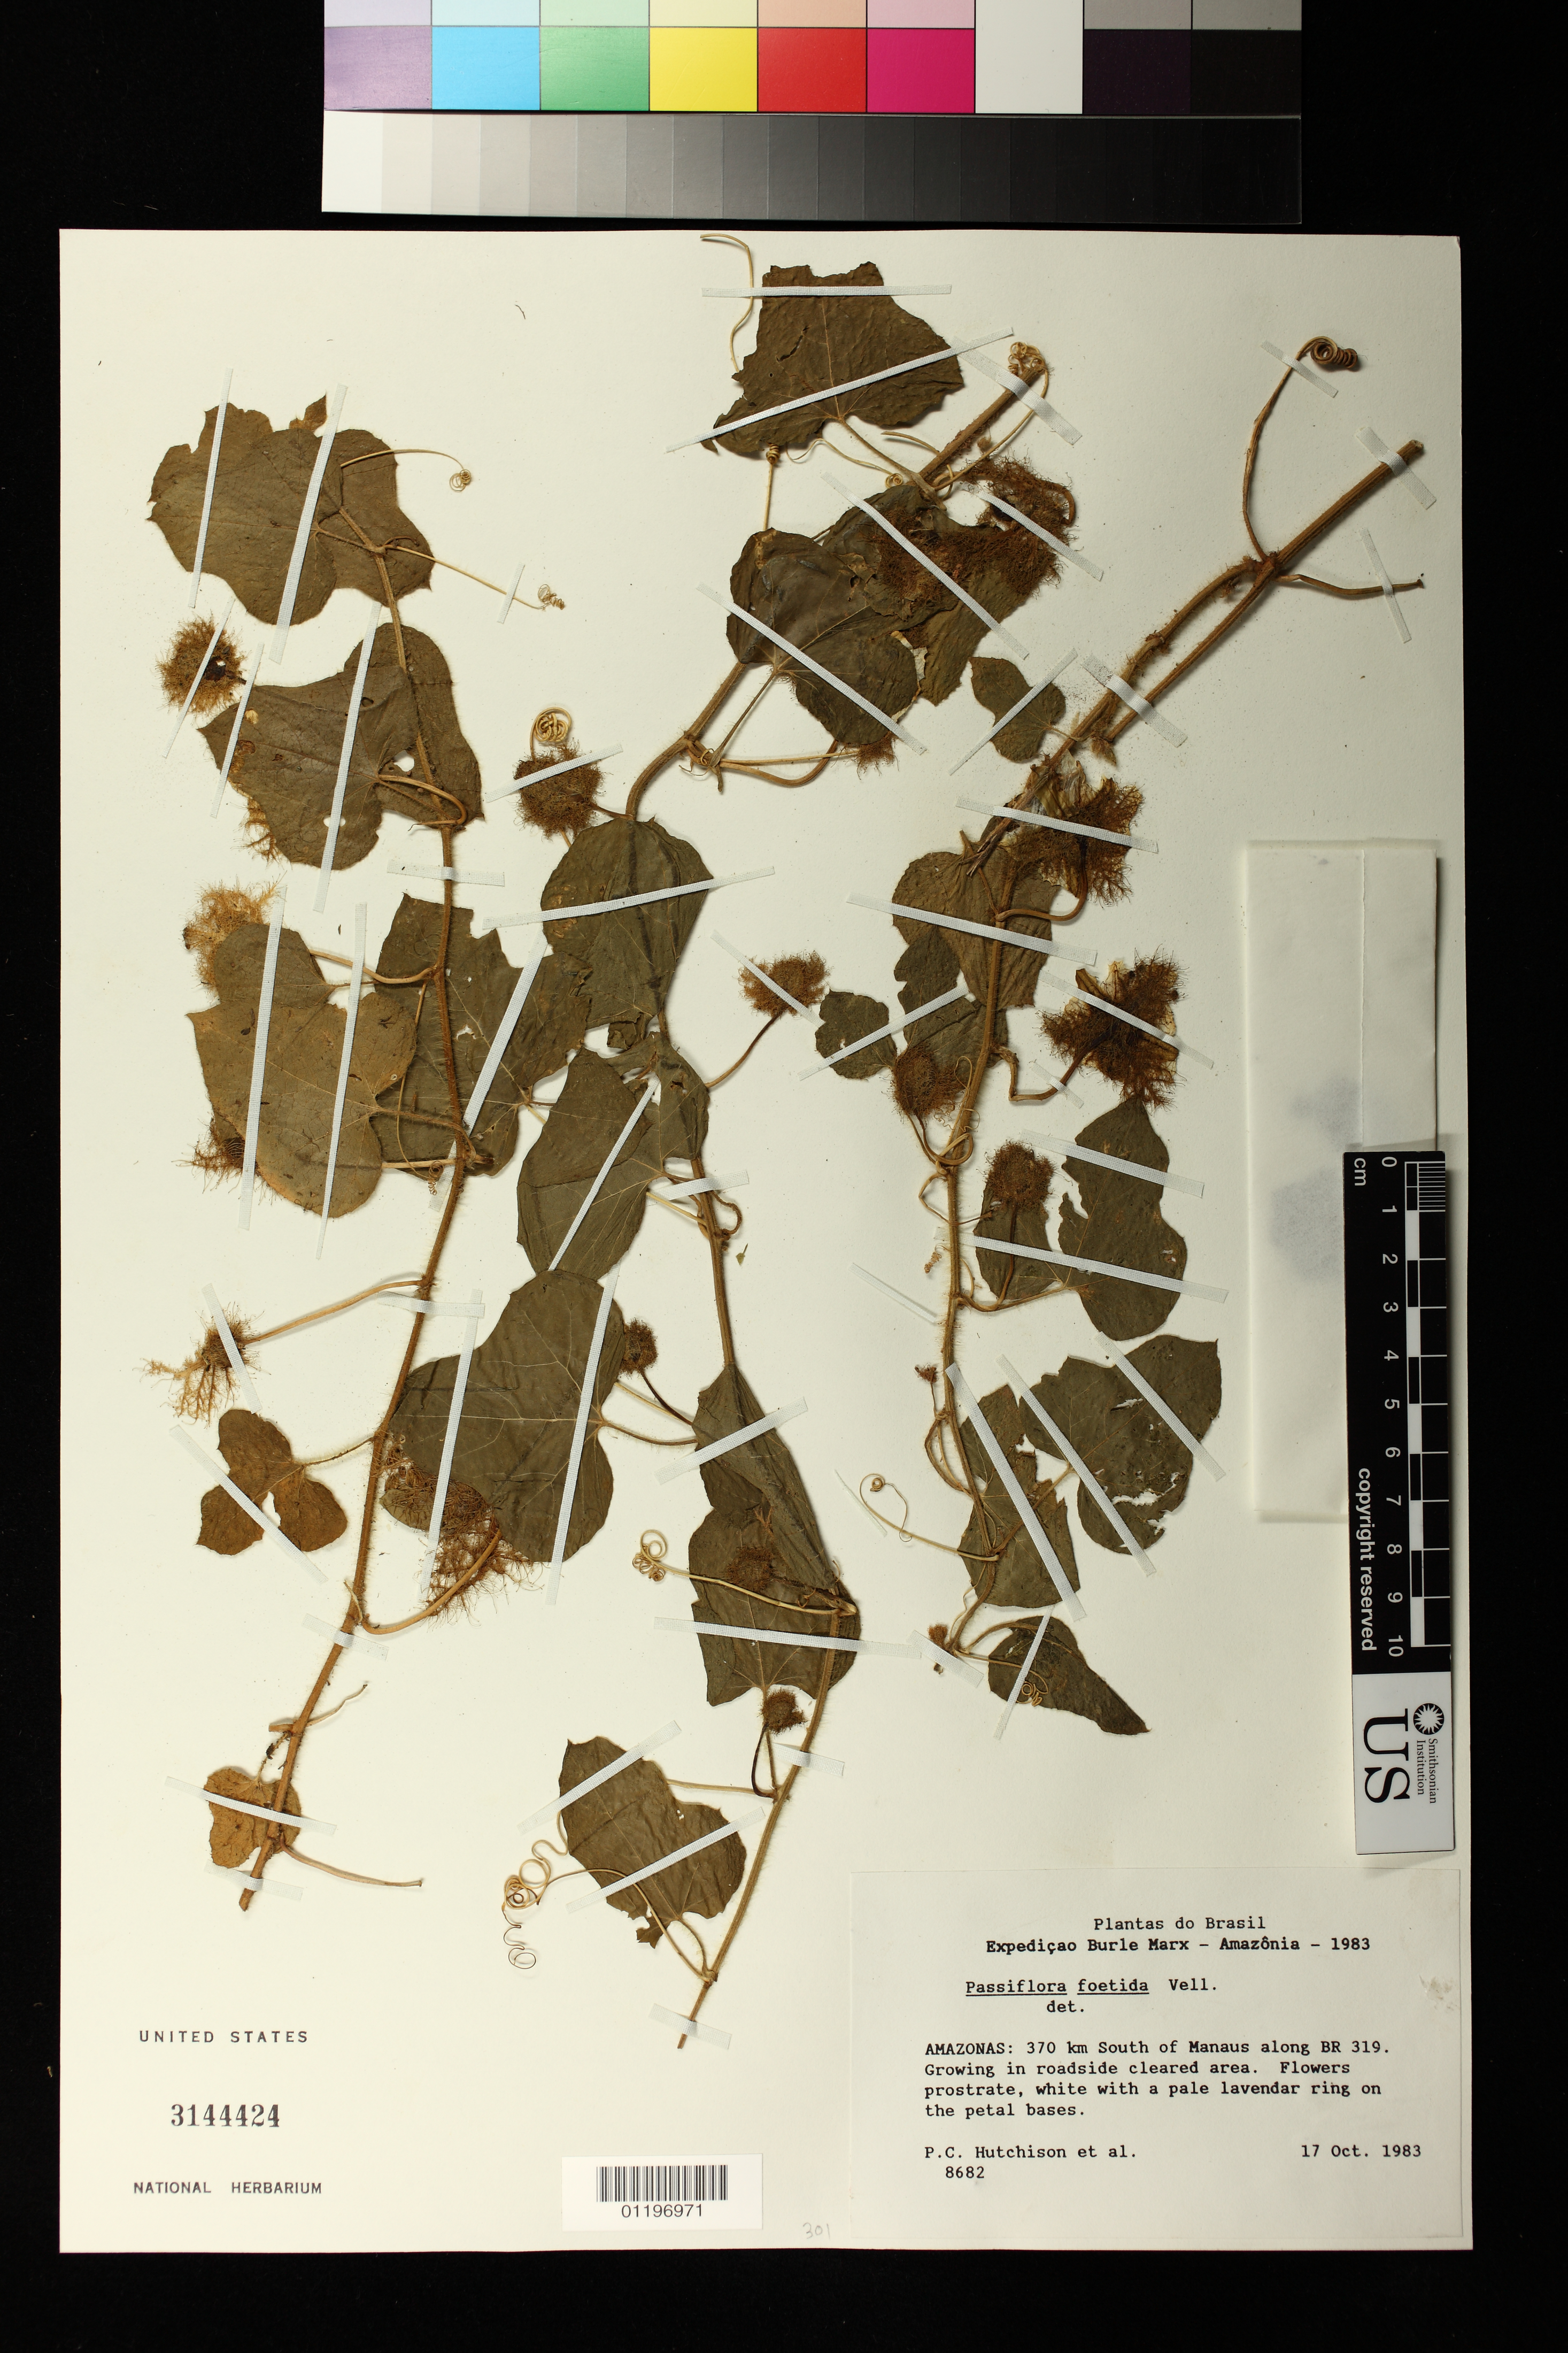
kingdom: Plantae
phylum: Tracheophyta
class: Magnoliopsida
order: Malpighiales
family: Passifloraceae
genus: Passiflora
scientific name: Passiflora foetida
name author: L.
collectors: P. C. Hutchison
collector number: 8682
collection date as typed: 17 Oct 1983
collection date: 1983-10-17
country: Brazil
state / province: Amazonas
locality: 370 km South of Manaus along BR 319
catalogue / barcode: US 3144424